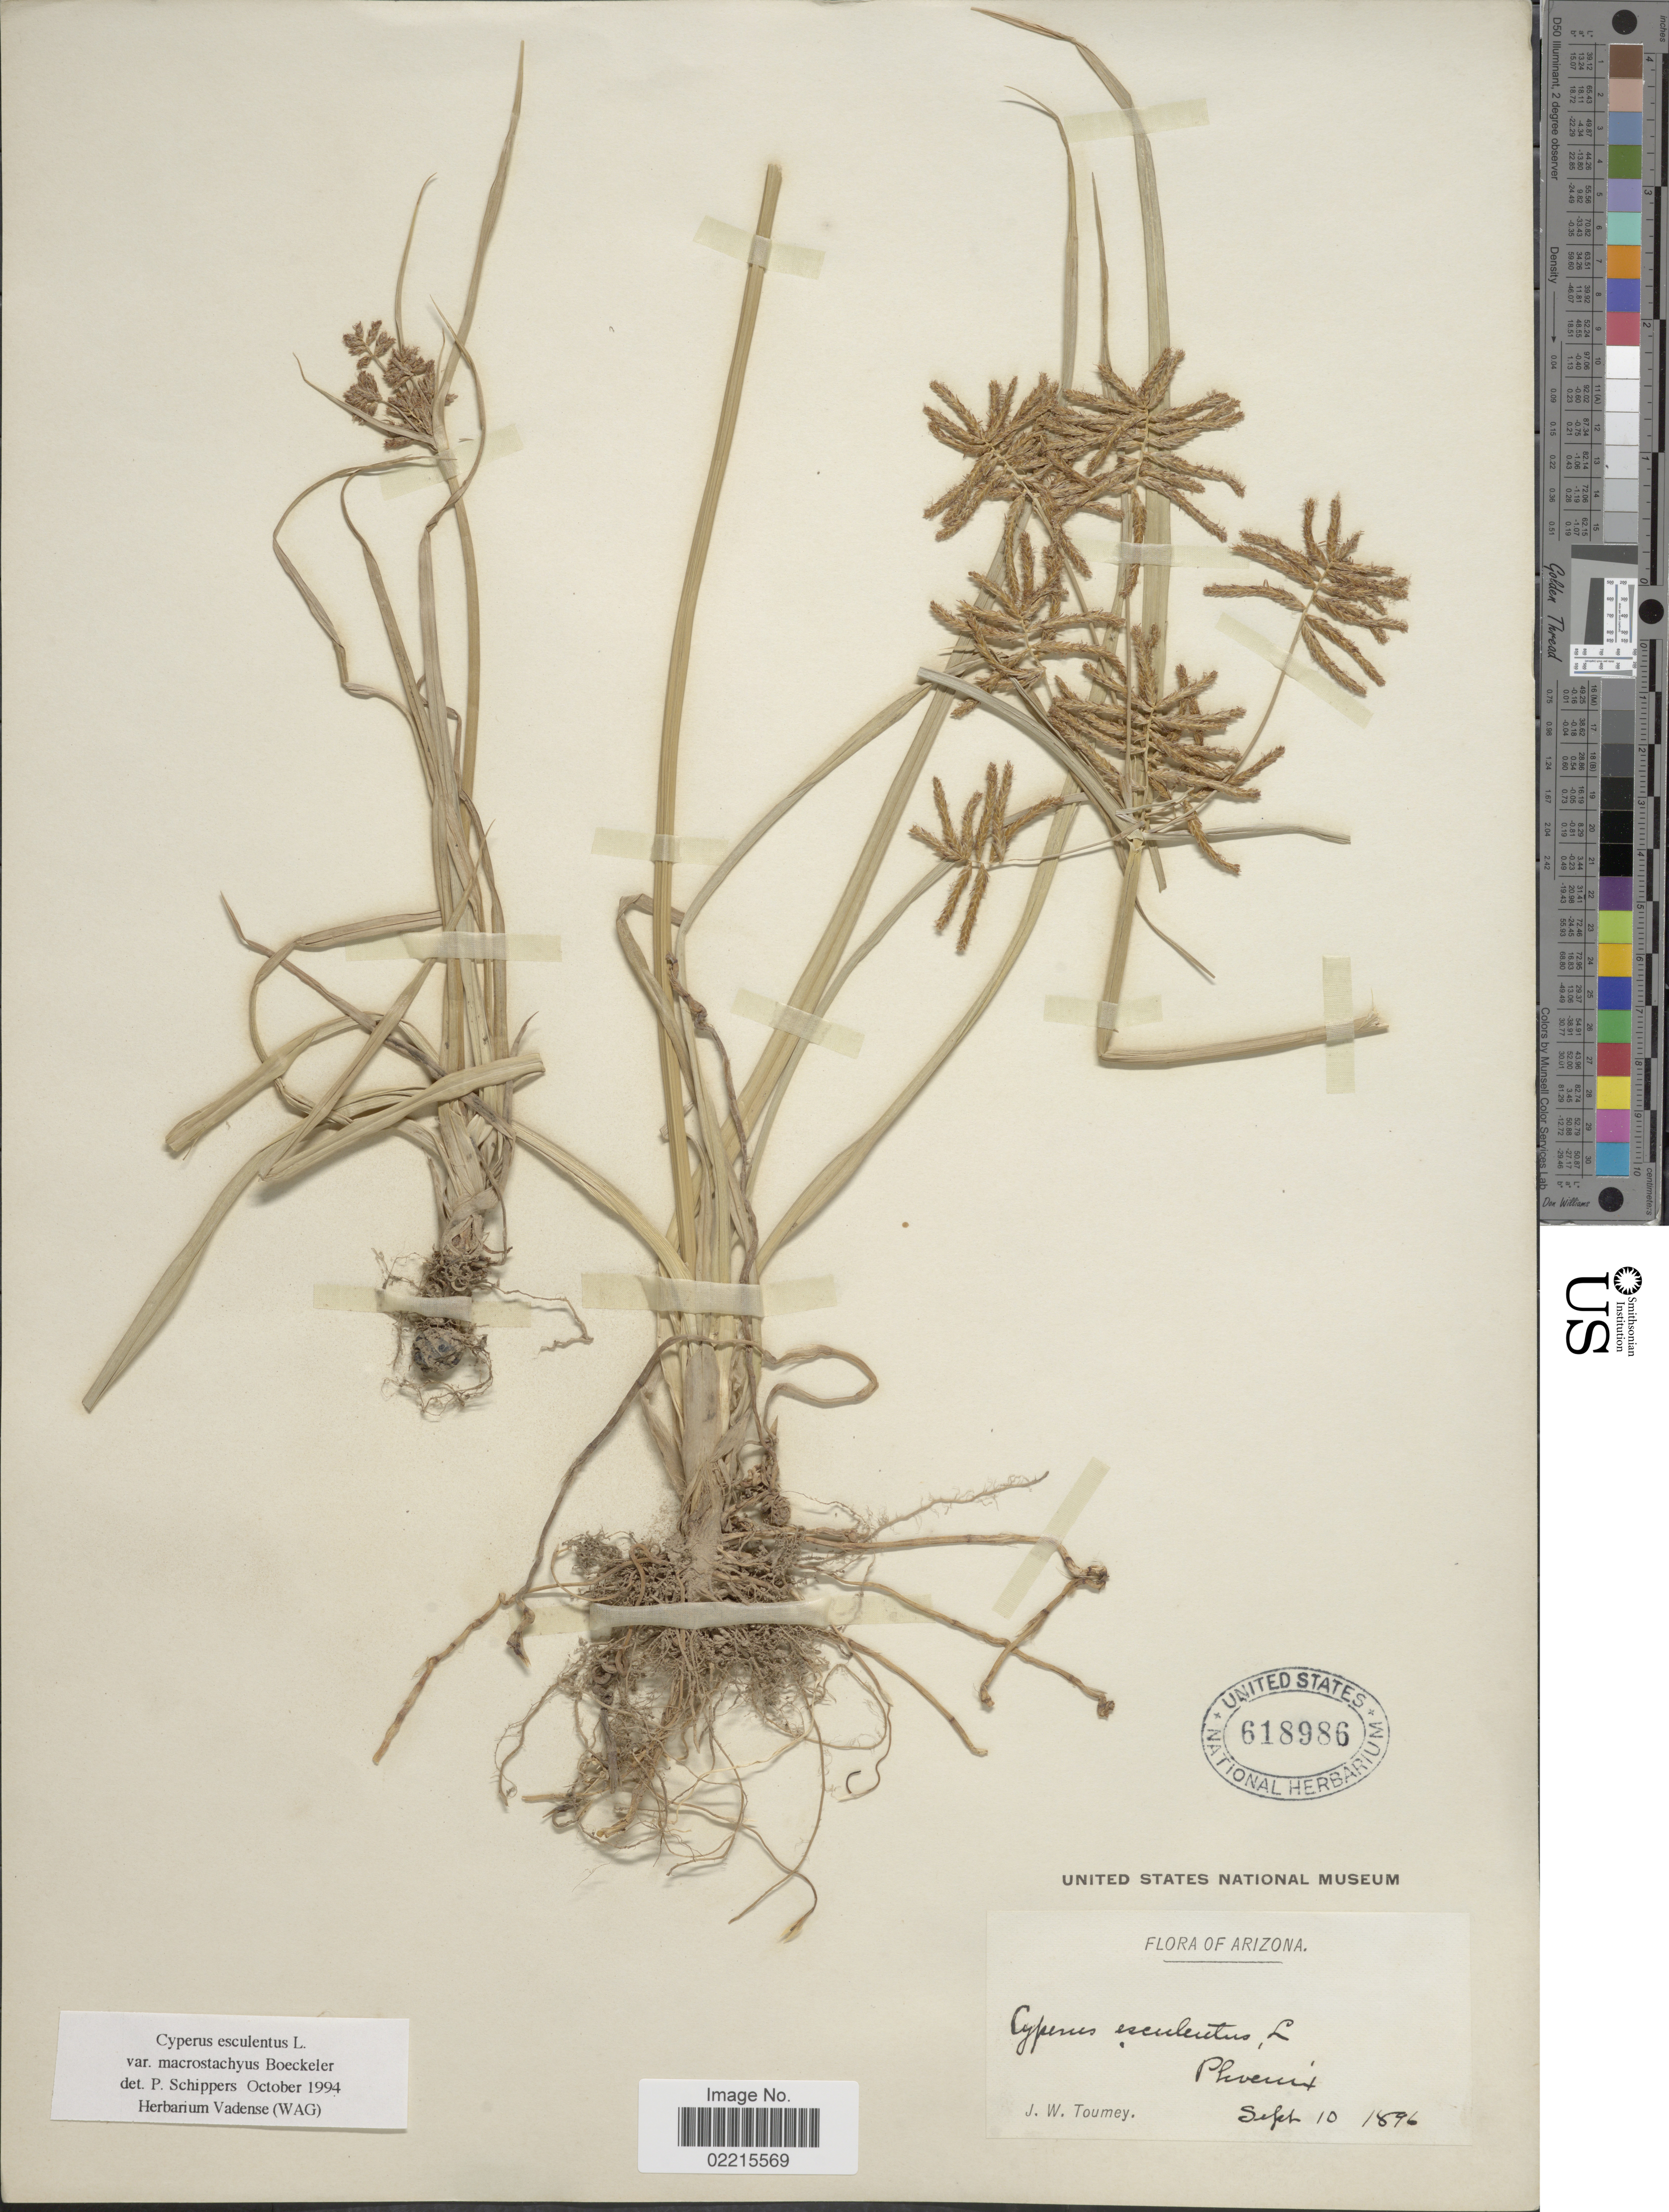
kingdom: Plantae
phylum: Tracheophyta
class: Liliopsida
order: Poales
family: Cyperaceae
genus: Cyperus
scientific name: Cyperus esculentus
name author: L.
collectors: J. Tourney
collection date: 1896-09-10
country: United States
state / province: Arizona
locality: Phoenix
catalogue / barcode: US 618986